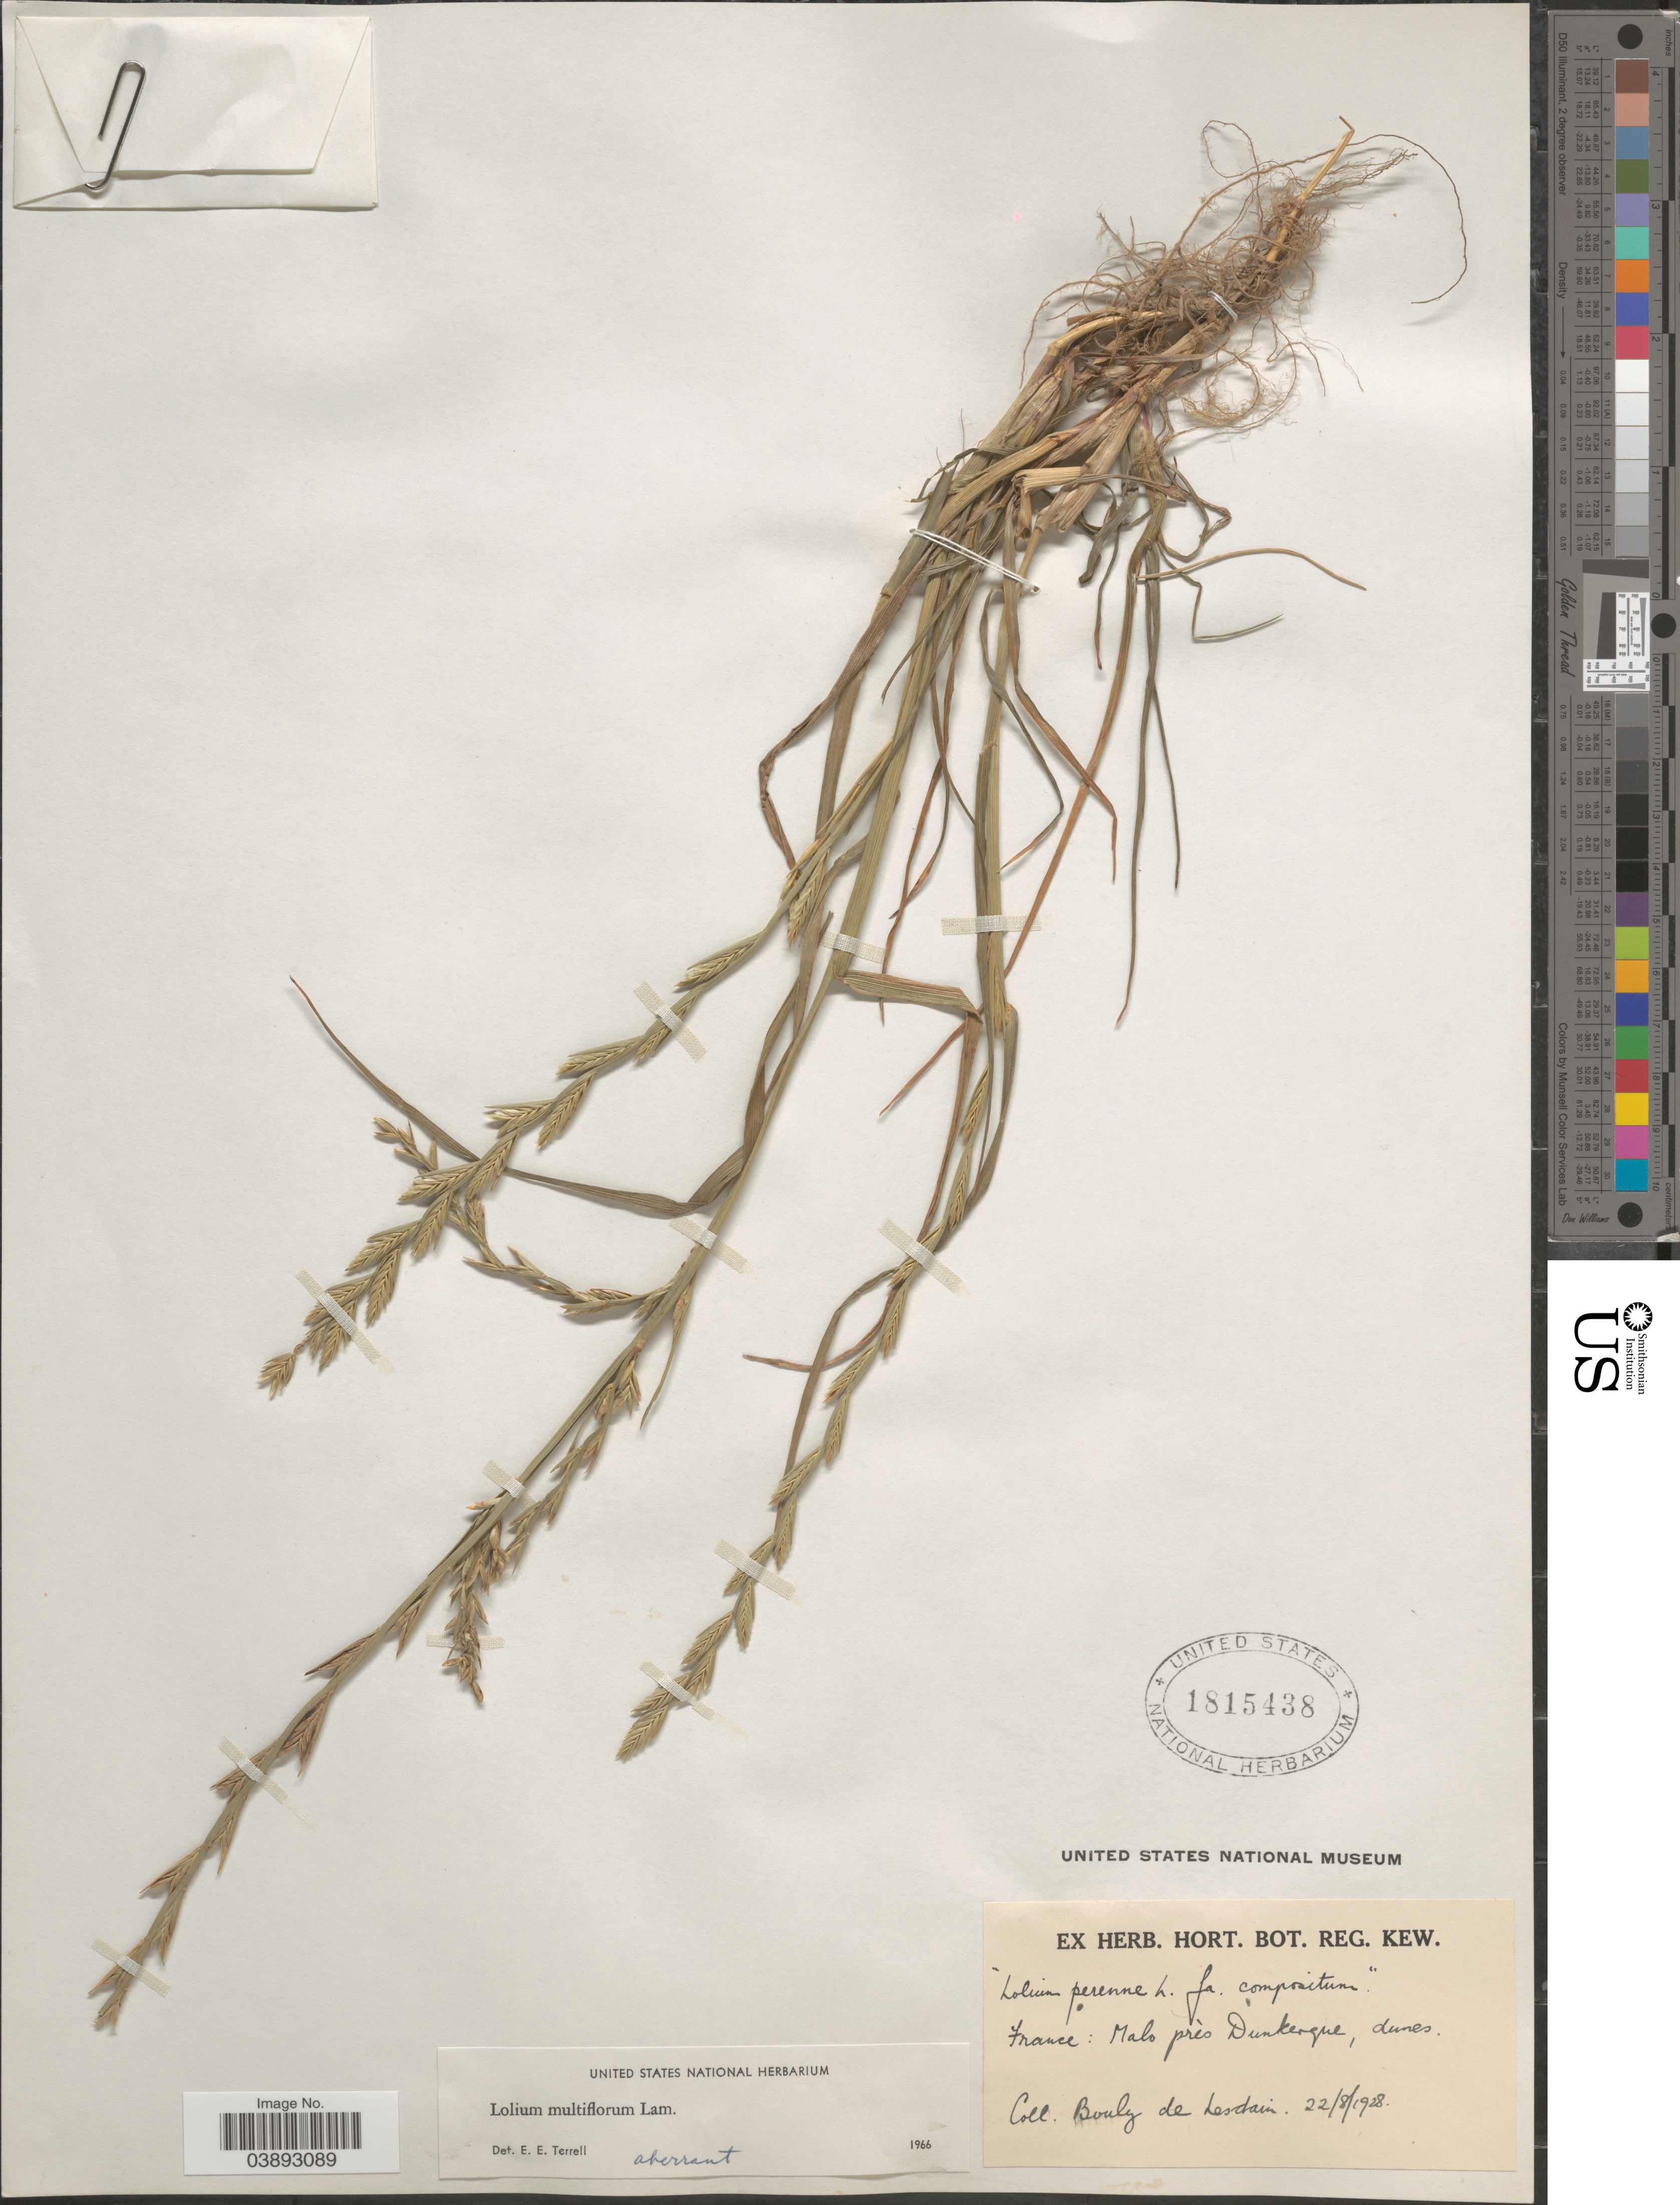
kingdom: Plantae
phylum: Tracheophyta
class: Liliopsida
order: Poales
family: Poaceae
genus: Lolium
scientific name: Lolium multiflorum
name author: Lam.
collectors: M. Bouly de Lesdain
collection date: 1928-08-22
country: France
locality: Malo près Dunkerque.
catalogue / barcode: US 1815438